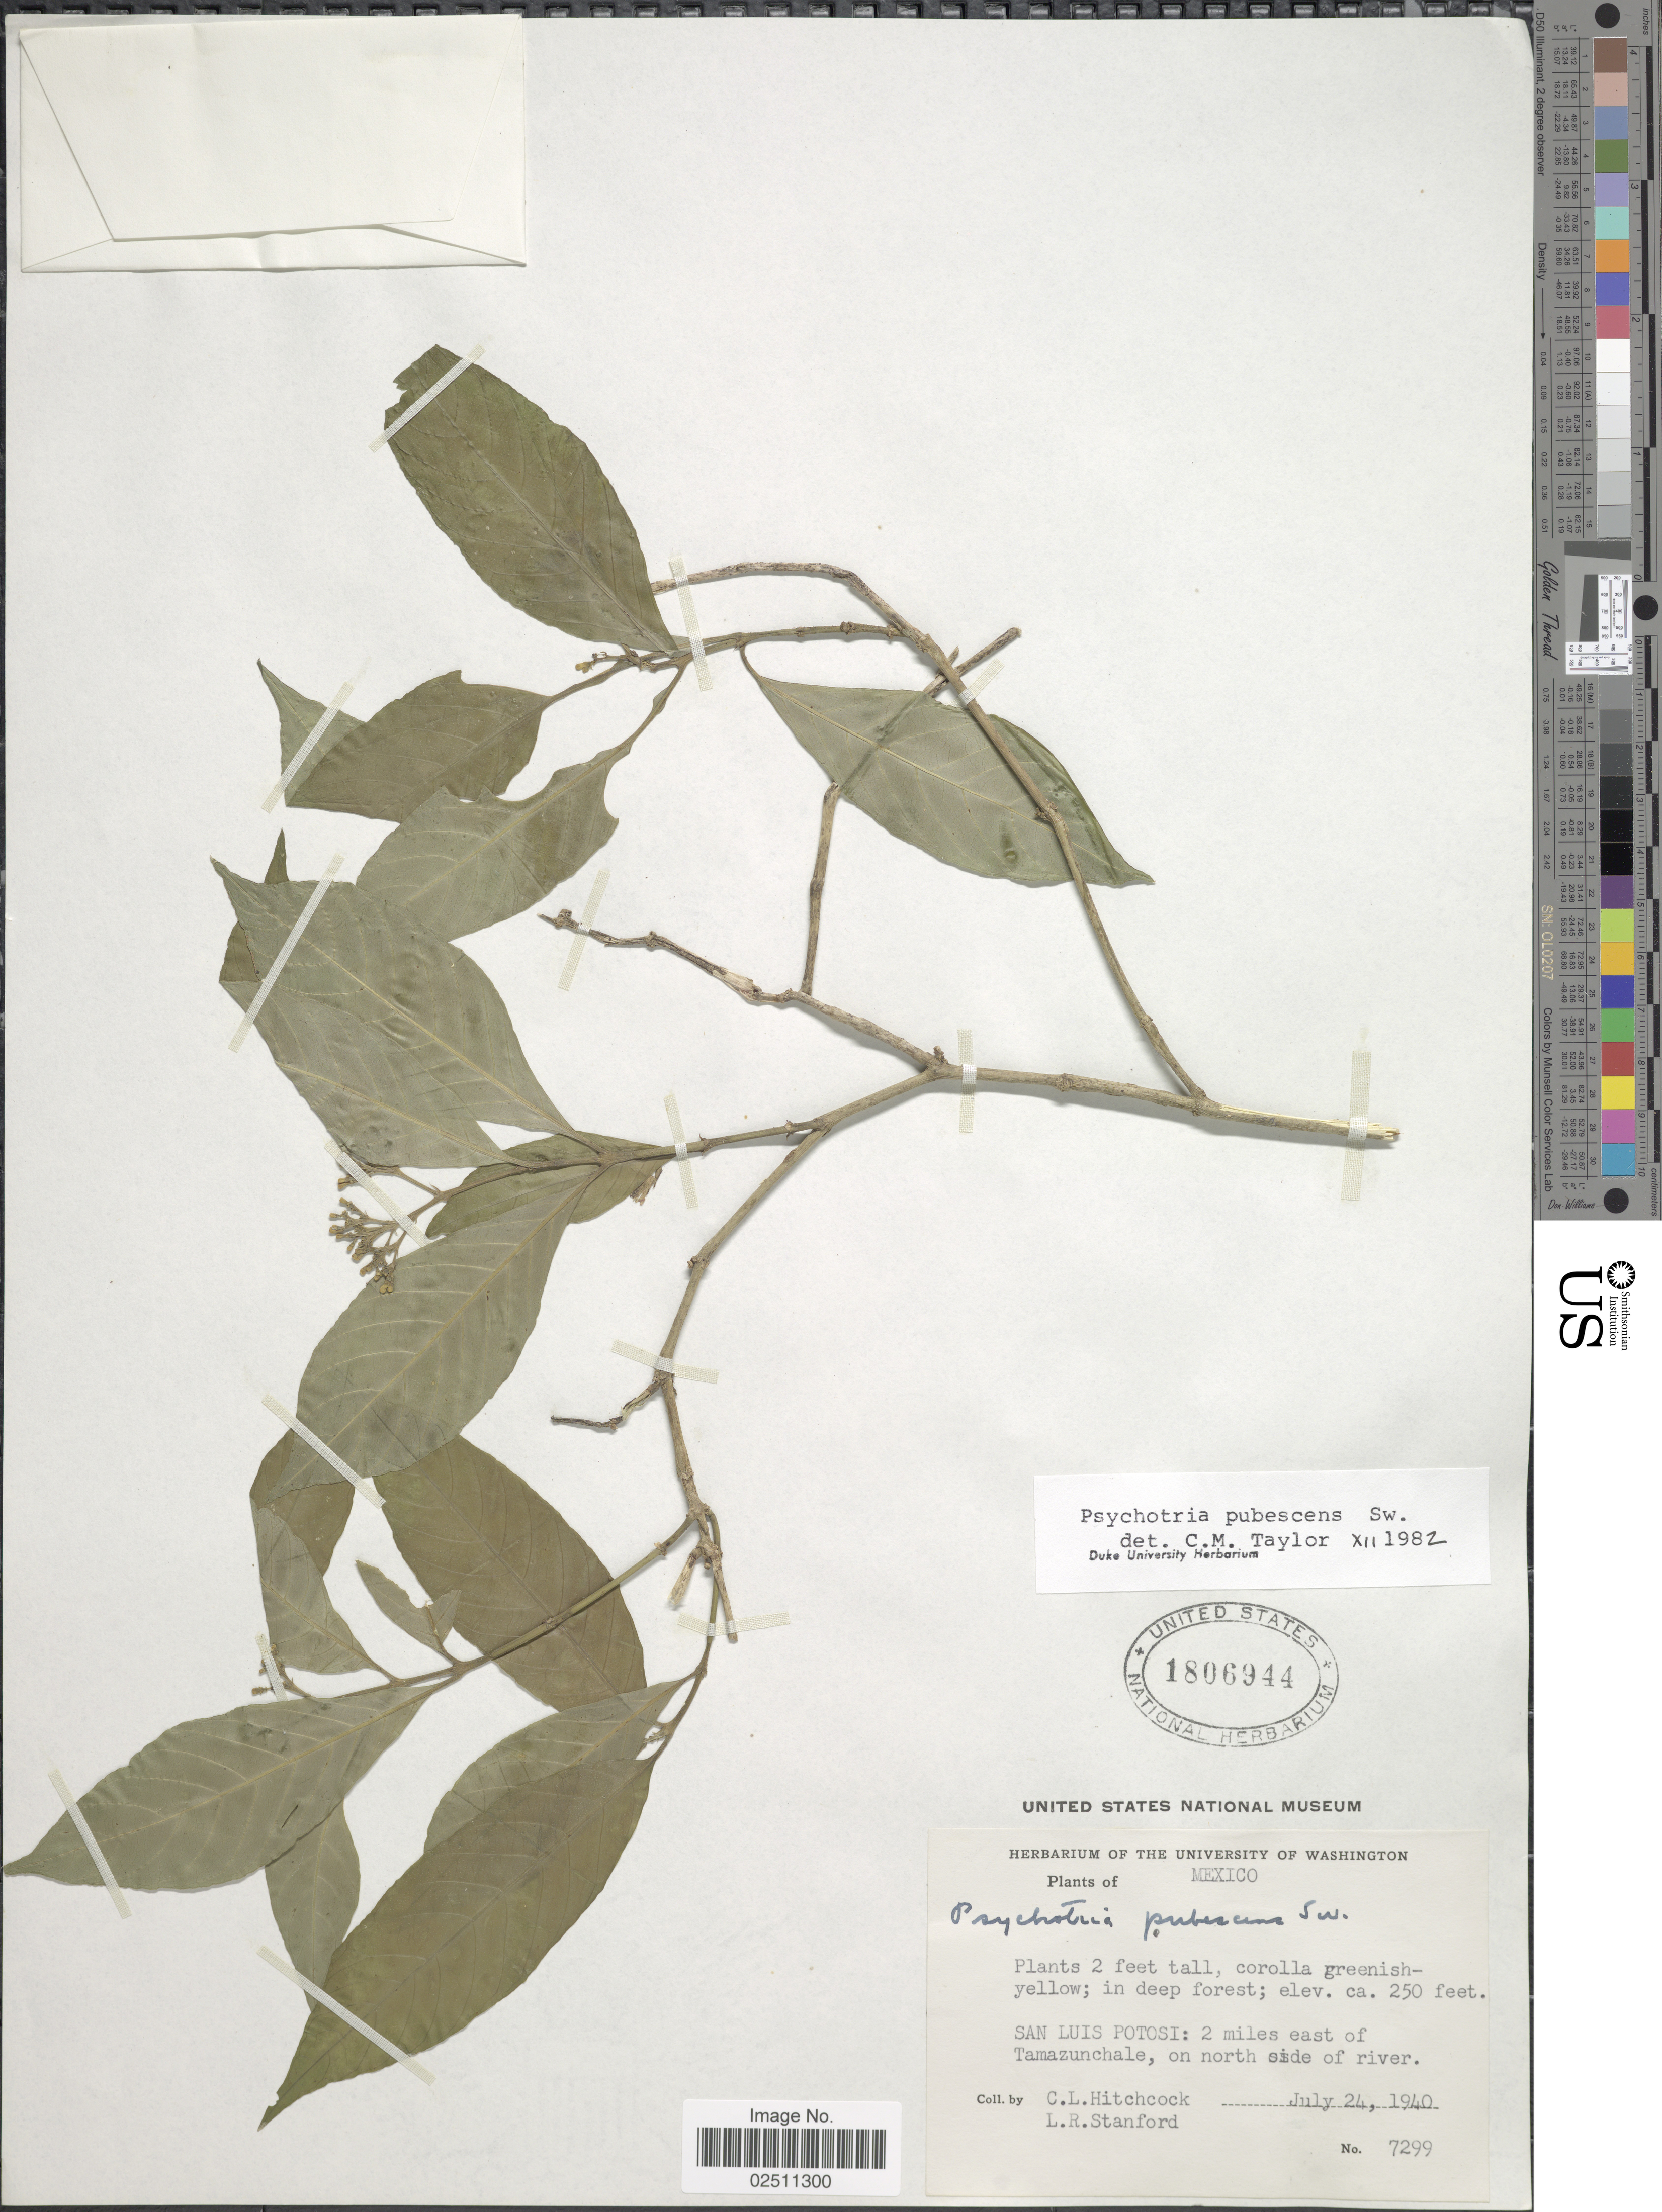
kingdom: Plantae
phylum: Tracheophyta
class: Magnoliopsida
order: Gentianales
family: Rubiaceae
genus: Psychotria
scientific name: Psychotria pubescens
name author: Sw.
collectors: C. L. Hitchcock & L. R. Stanford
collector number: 7299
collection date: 1940-07-24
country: Mexico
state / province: San Luis Potosí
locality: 2 miles east of Tamazunchale, on north side of river, in deep forest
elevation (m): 76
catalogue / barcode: US 1806944